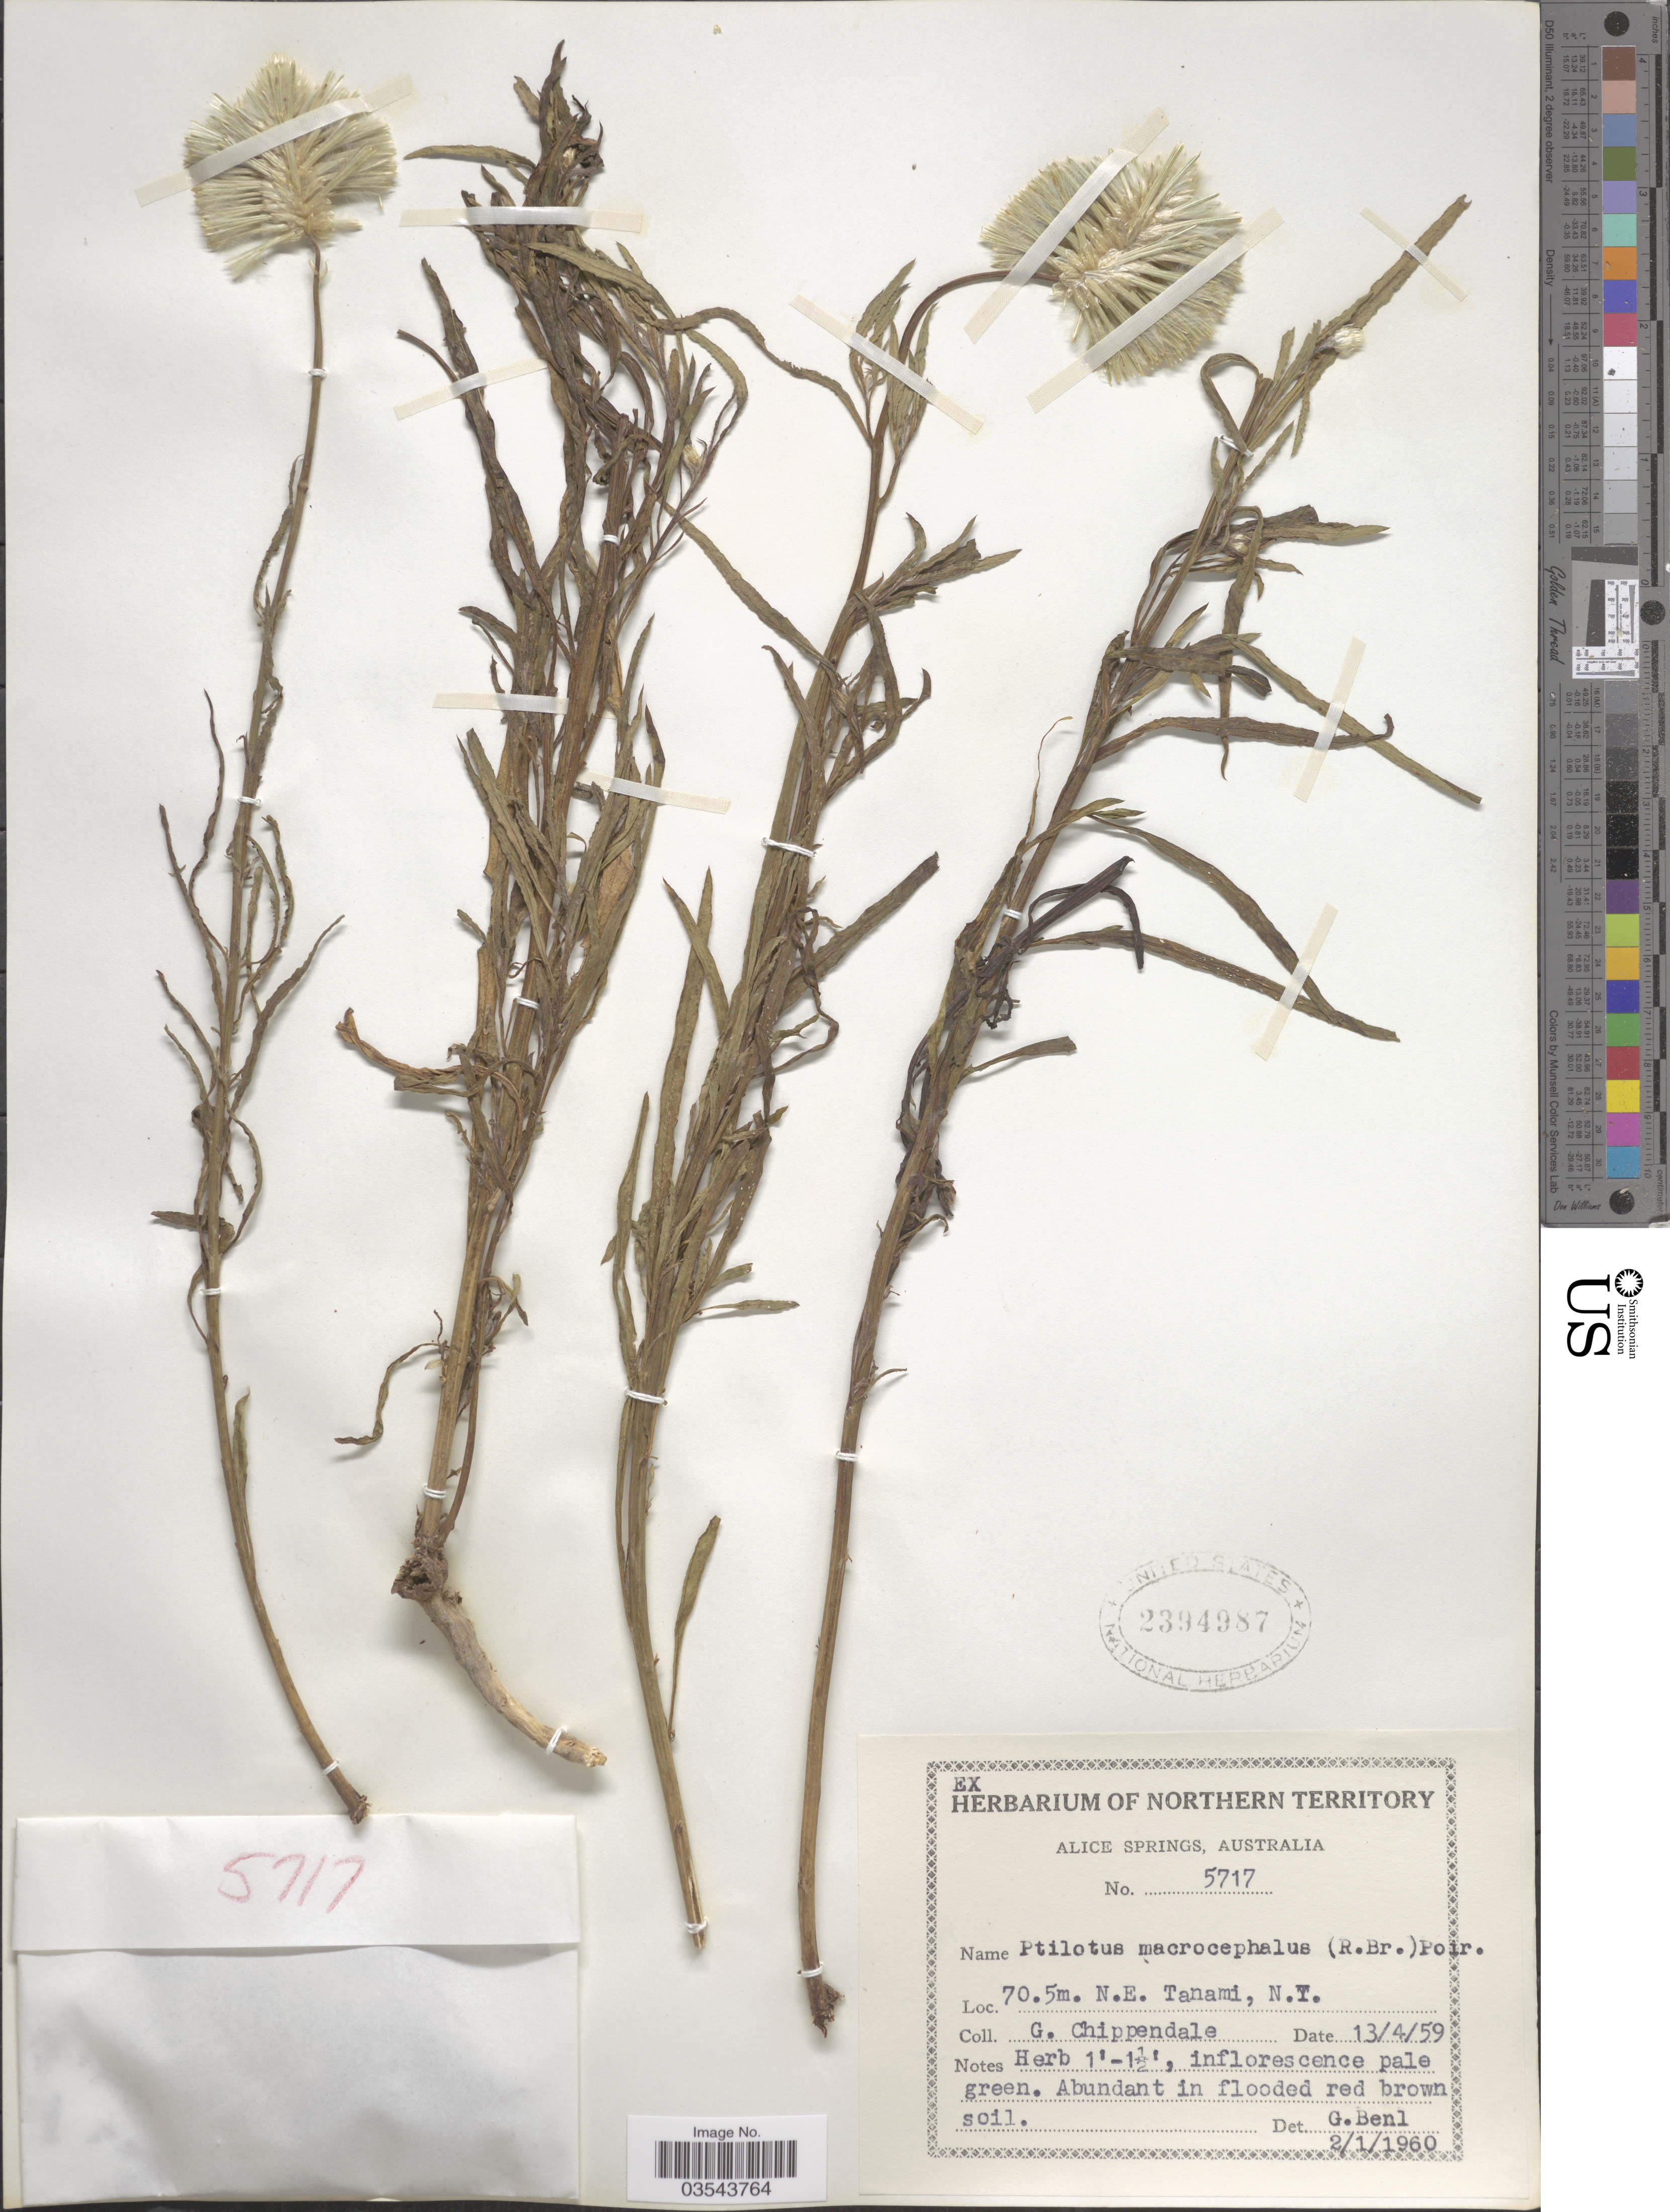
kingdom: Plantae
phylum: Tracheophyta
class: Magnoliopsida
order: Caryophyllales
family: Amaranthaceae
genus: Ptilotus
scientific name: Ptilotus macrocephalus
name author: (R. Br.) Poir.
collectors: G. Chippendale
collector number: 5717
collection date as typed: Transcribed d/m/y: 13/4/59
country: Australia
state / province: Northern Territory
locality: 70.5m. N.E. Tanami, N.T.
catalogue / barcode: US 2394987